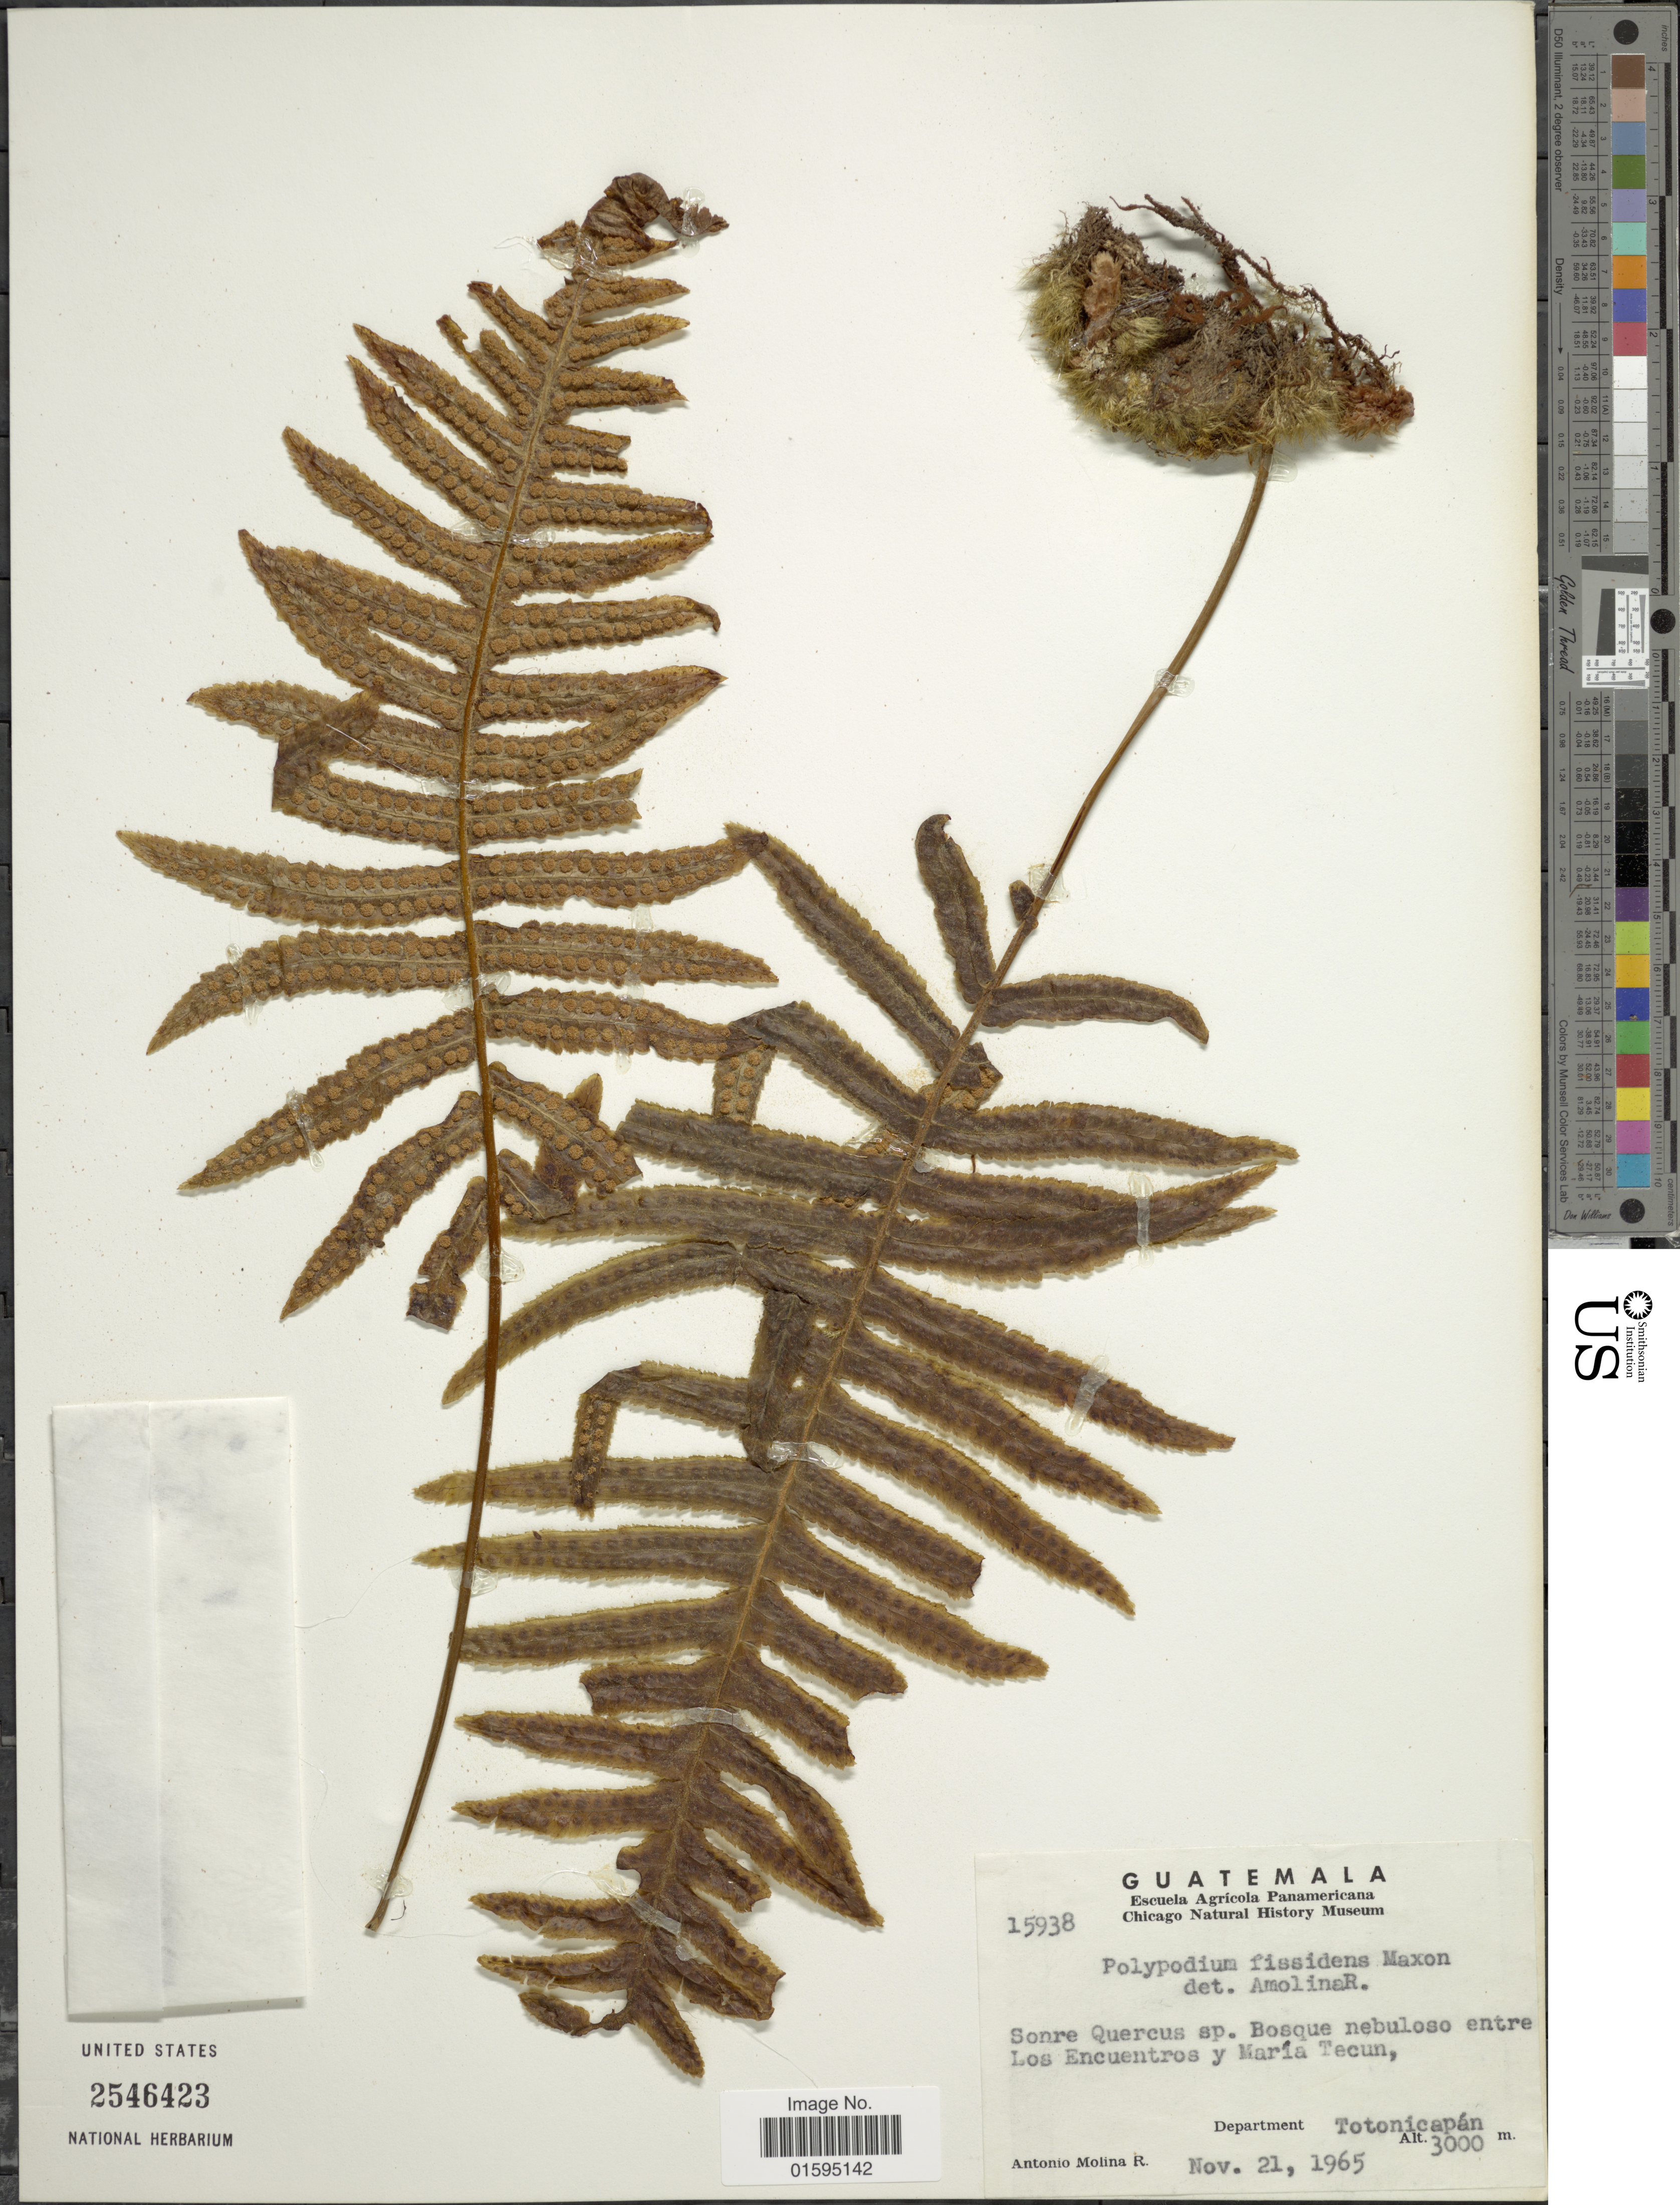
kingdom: Plantae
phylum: Tracheophyta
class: Polypodiopsida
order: Polypodiales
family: Polypodiaceae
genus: Polypodium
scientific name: Polypodium fissidens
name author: Maxon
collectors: A. Molina R.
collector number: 15938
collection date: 1965-11-21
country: Guatemala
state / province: Totonicapan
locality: Bosque nebuloso entre Los Encuentros y María Tecun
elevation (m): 3000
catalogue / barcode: US 2546423